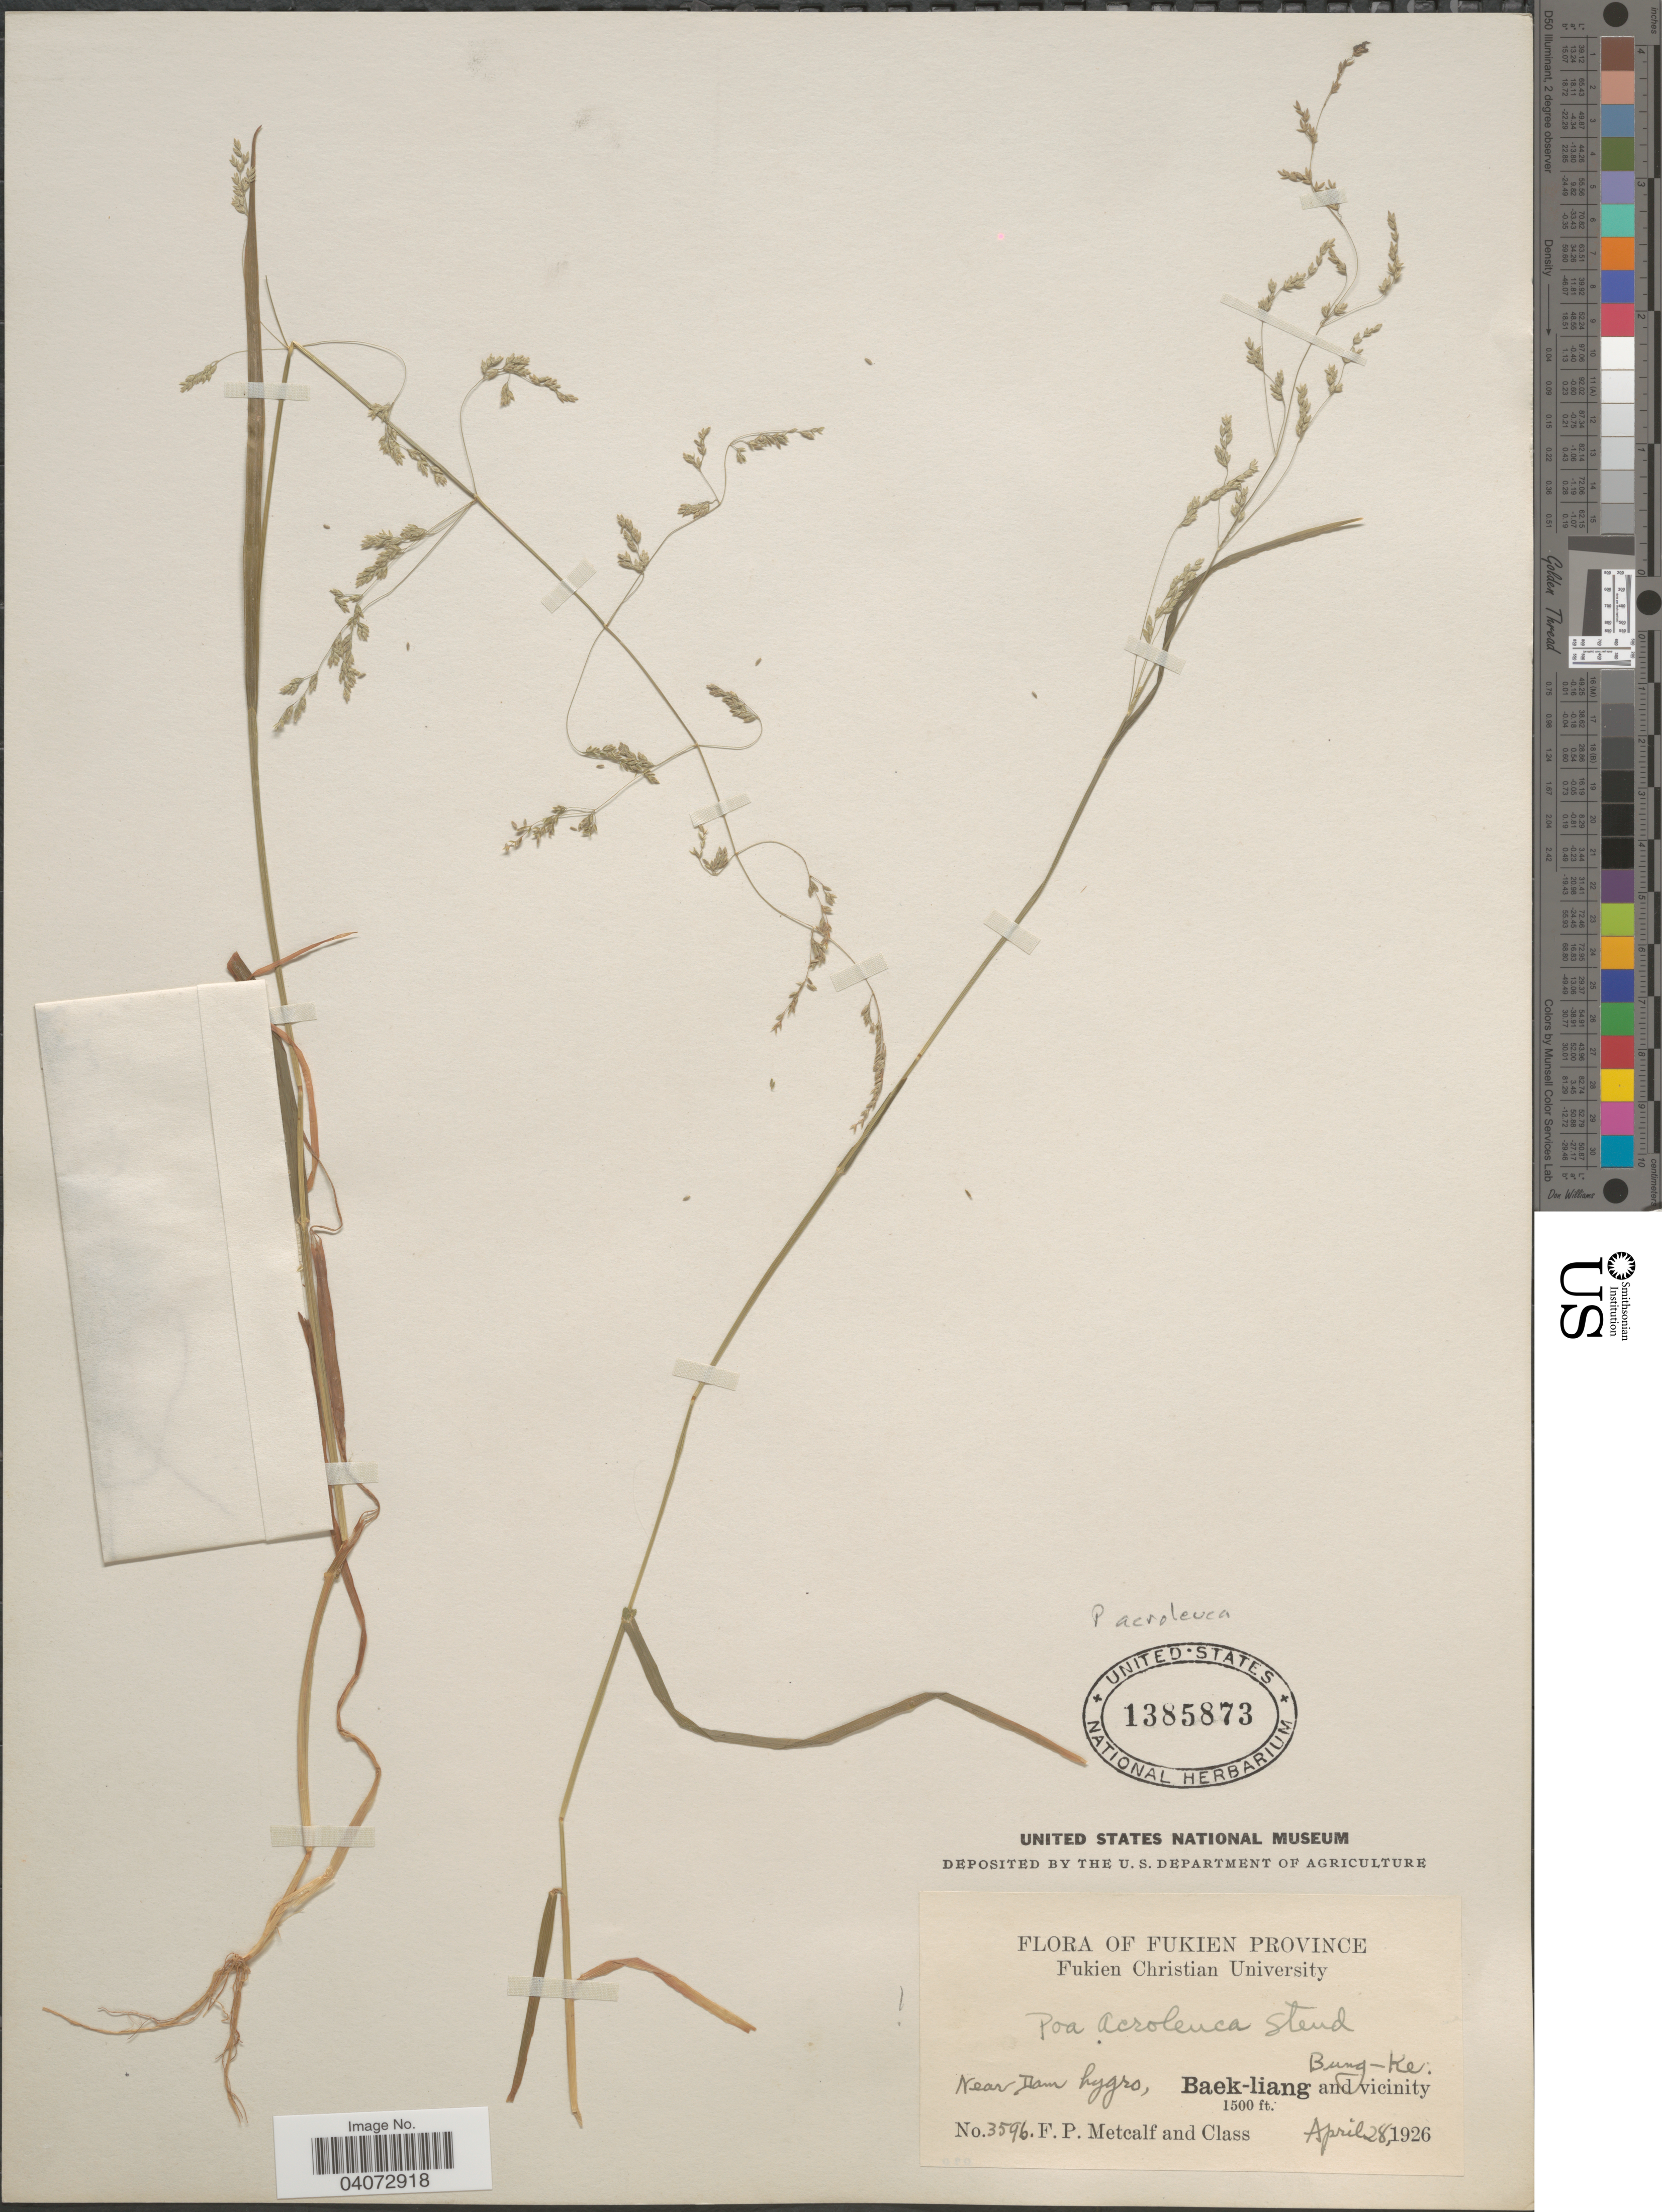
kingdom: Plantae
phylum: Tracheophyta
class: Liliopsida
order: Poales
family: Poaceae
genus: Poa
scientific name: Poa acroleuca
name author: Steud.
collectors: F. Metcalf & Class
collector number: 3596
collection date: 1926-04-28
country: China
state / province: Fujian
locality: Fukien Province. Near Dam hygro, Baek-liang and vicinity. Bung-Ke.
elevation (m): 457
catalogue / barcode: US 1385873